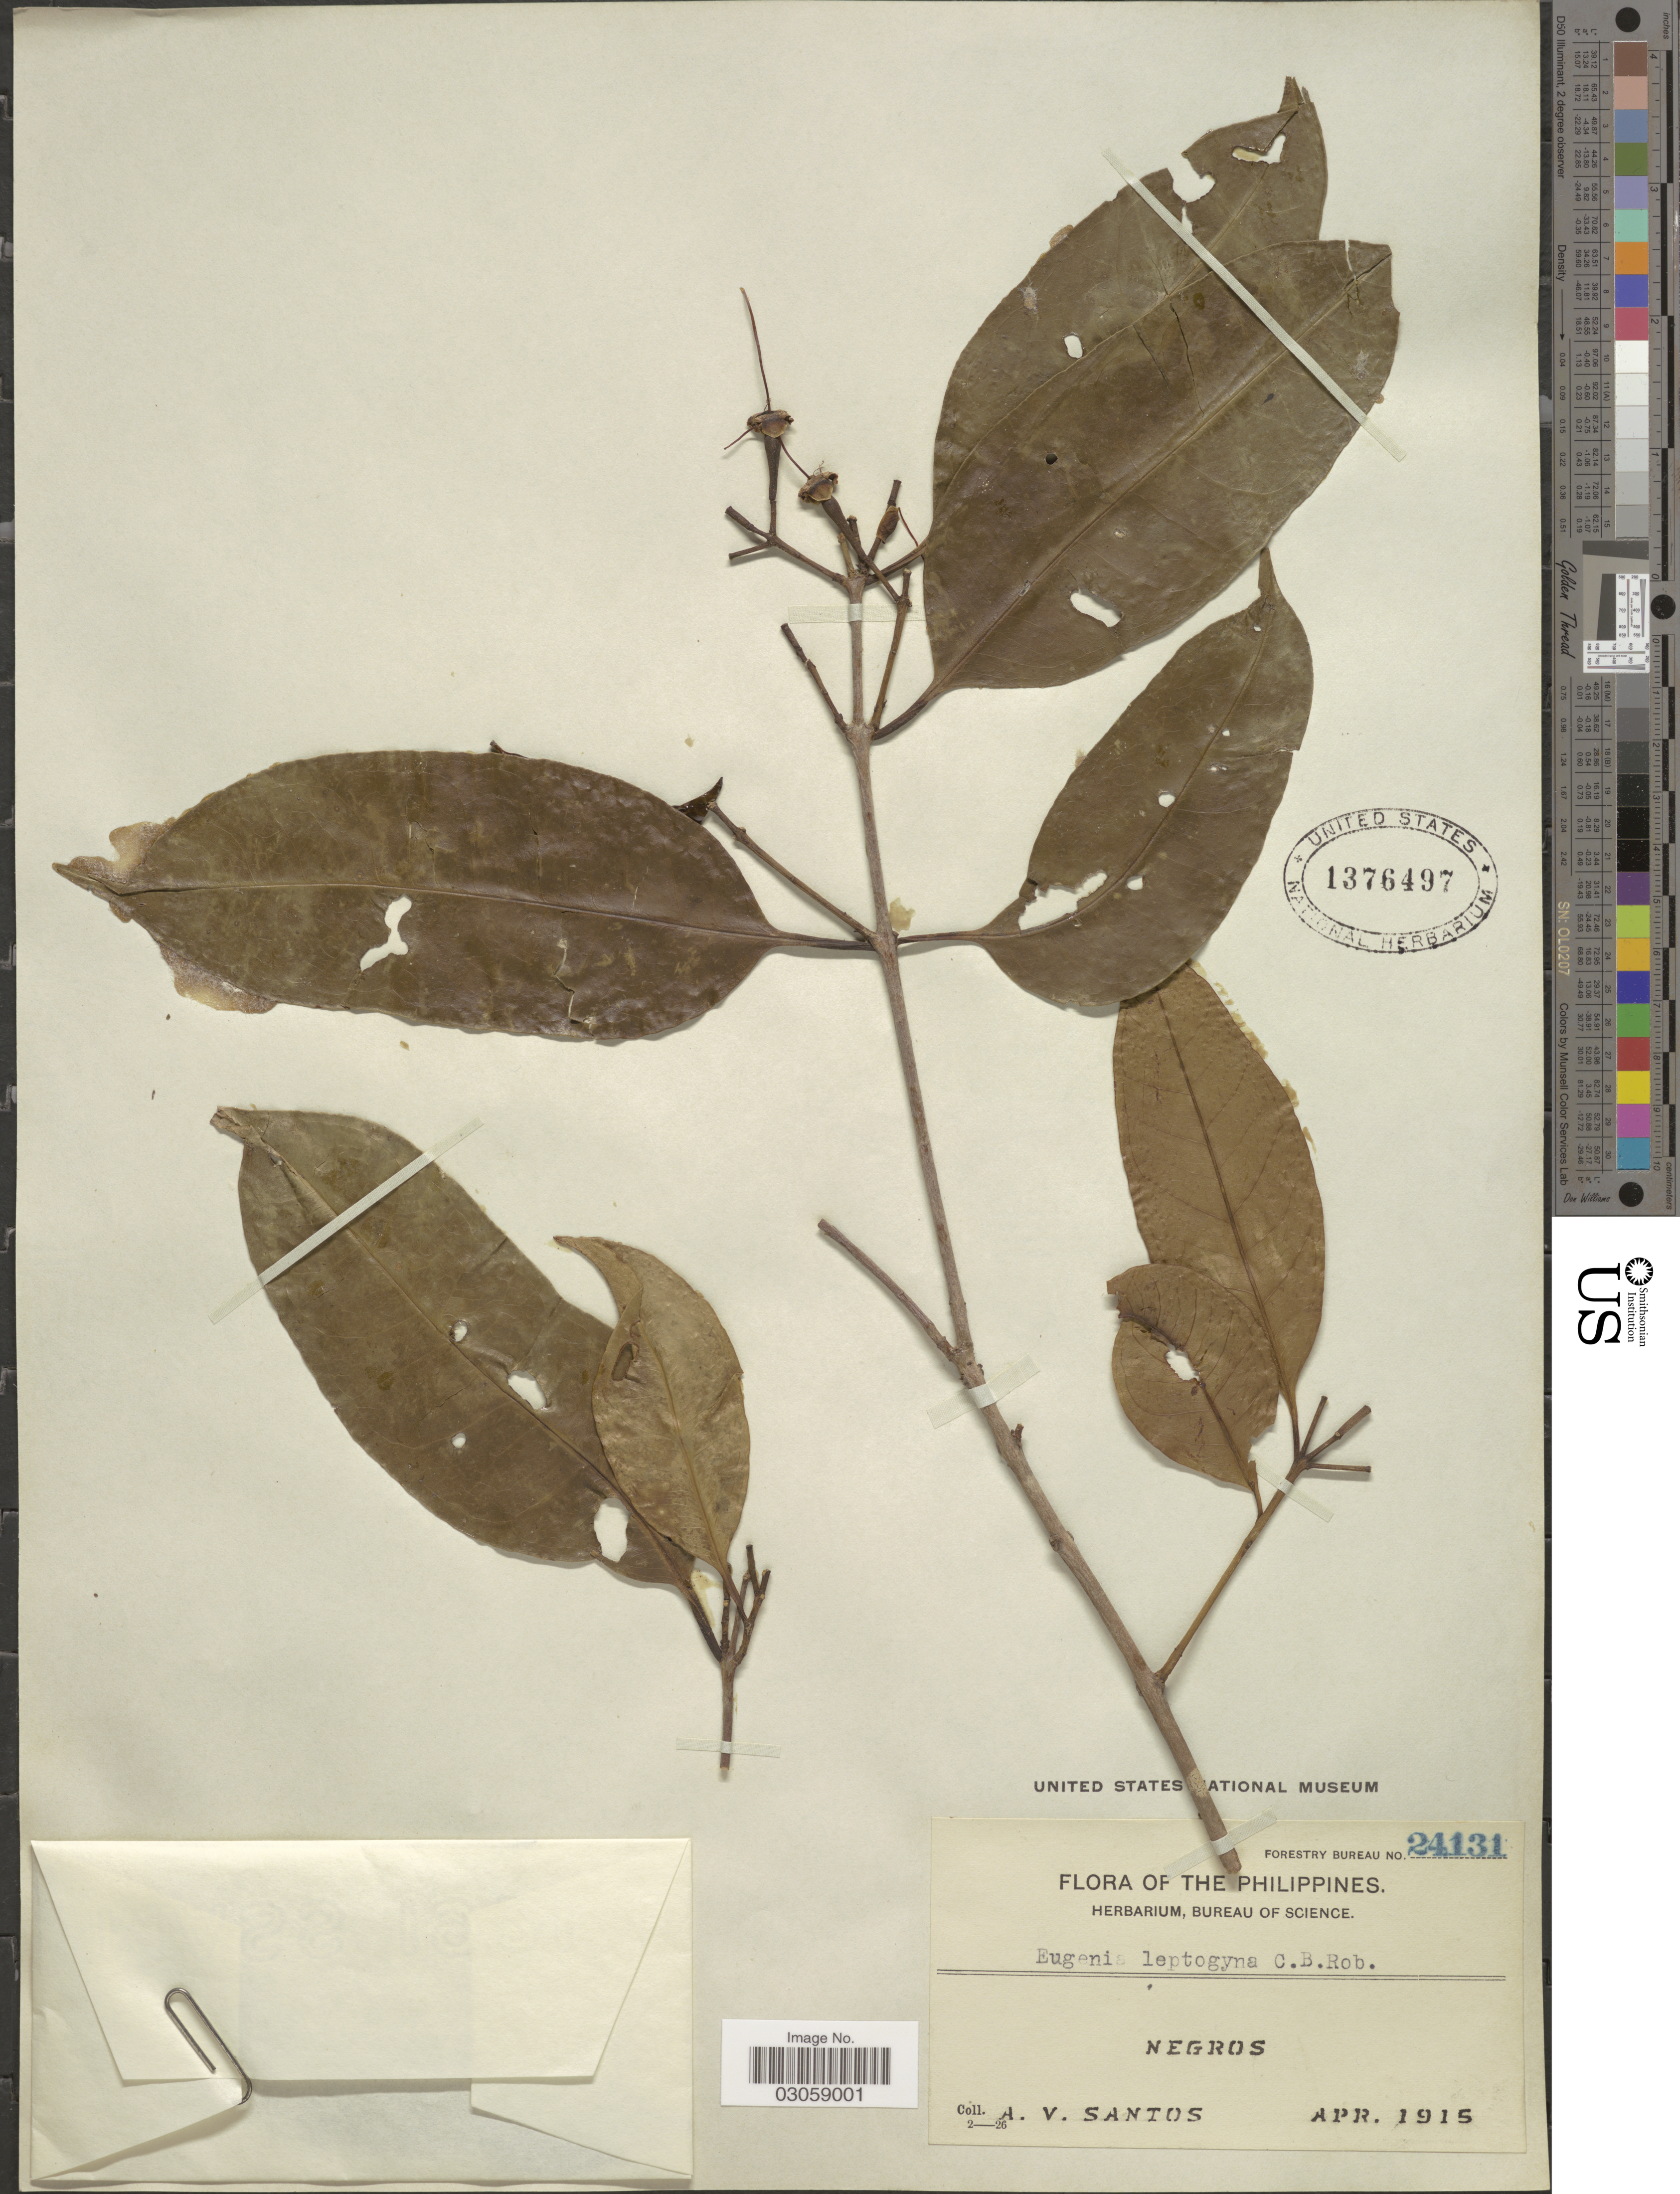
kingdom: Plantae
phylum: Tracheophyta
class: Magnoliopsida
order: Myrtales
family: Myrtaceae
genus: Syzygium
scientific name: Syzygium glabratum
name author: (DC.) Veldkamp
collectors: A. Santos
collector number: Forestry Bureau 24131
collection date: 1915-04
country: Philippines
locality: Negros.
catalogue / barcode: US 1376497